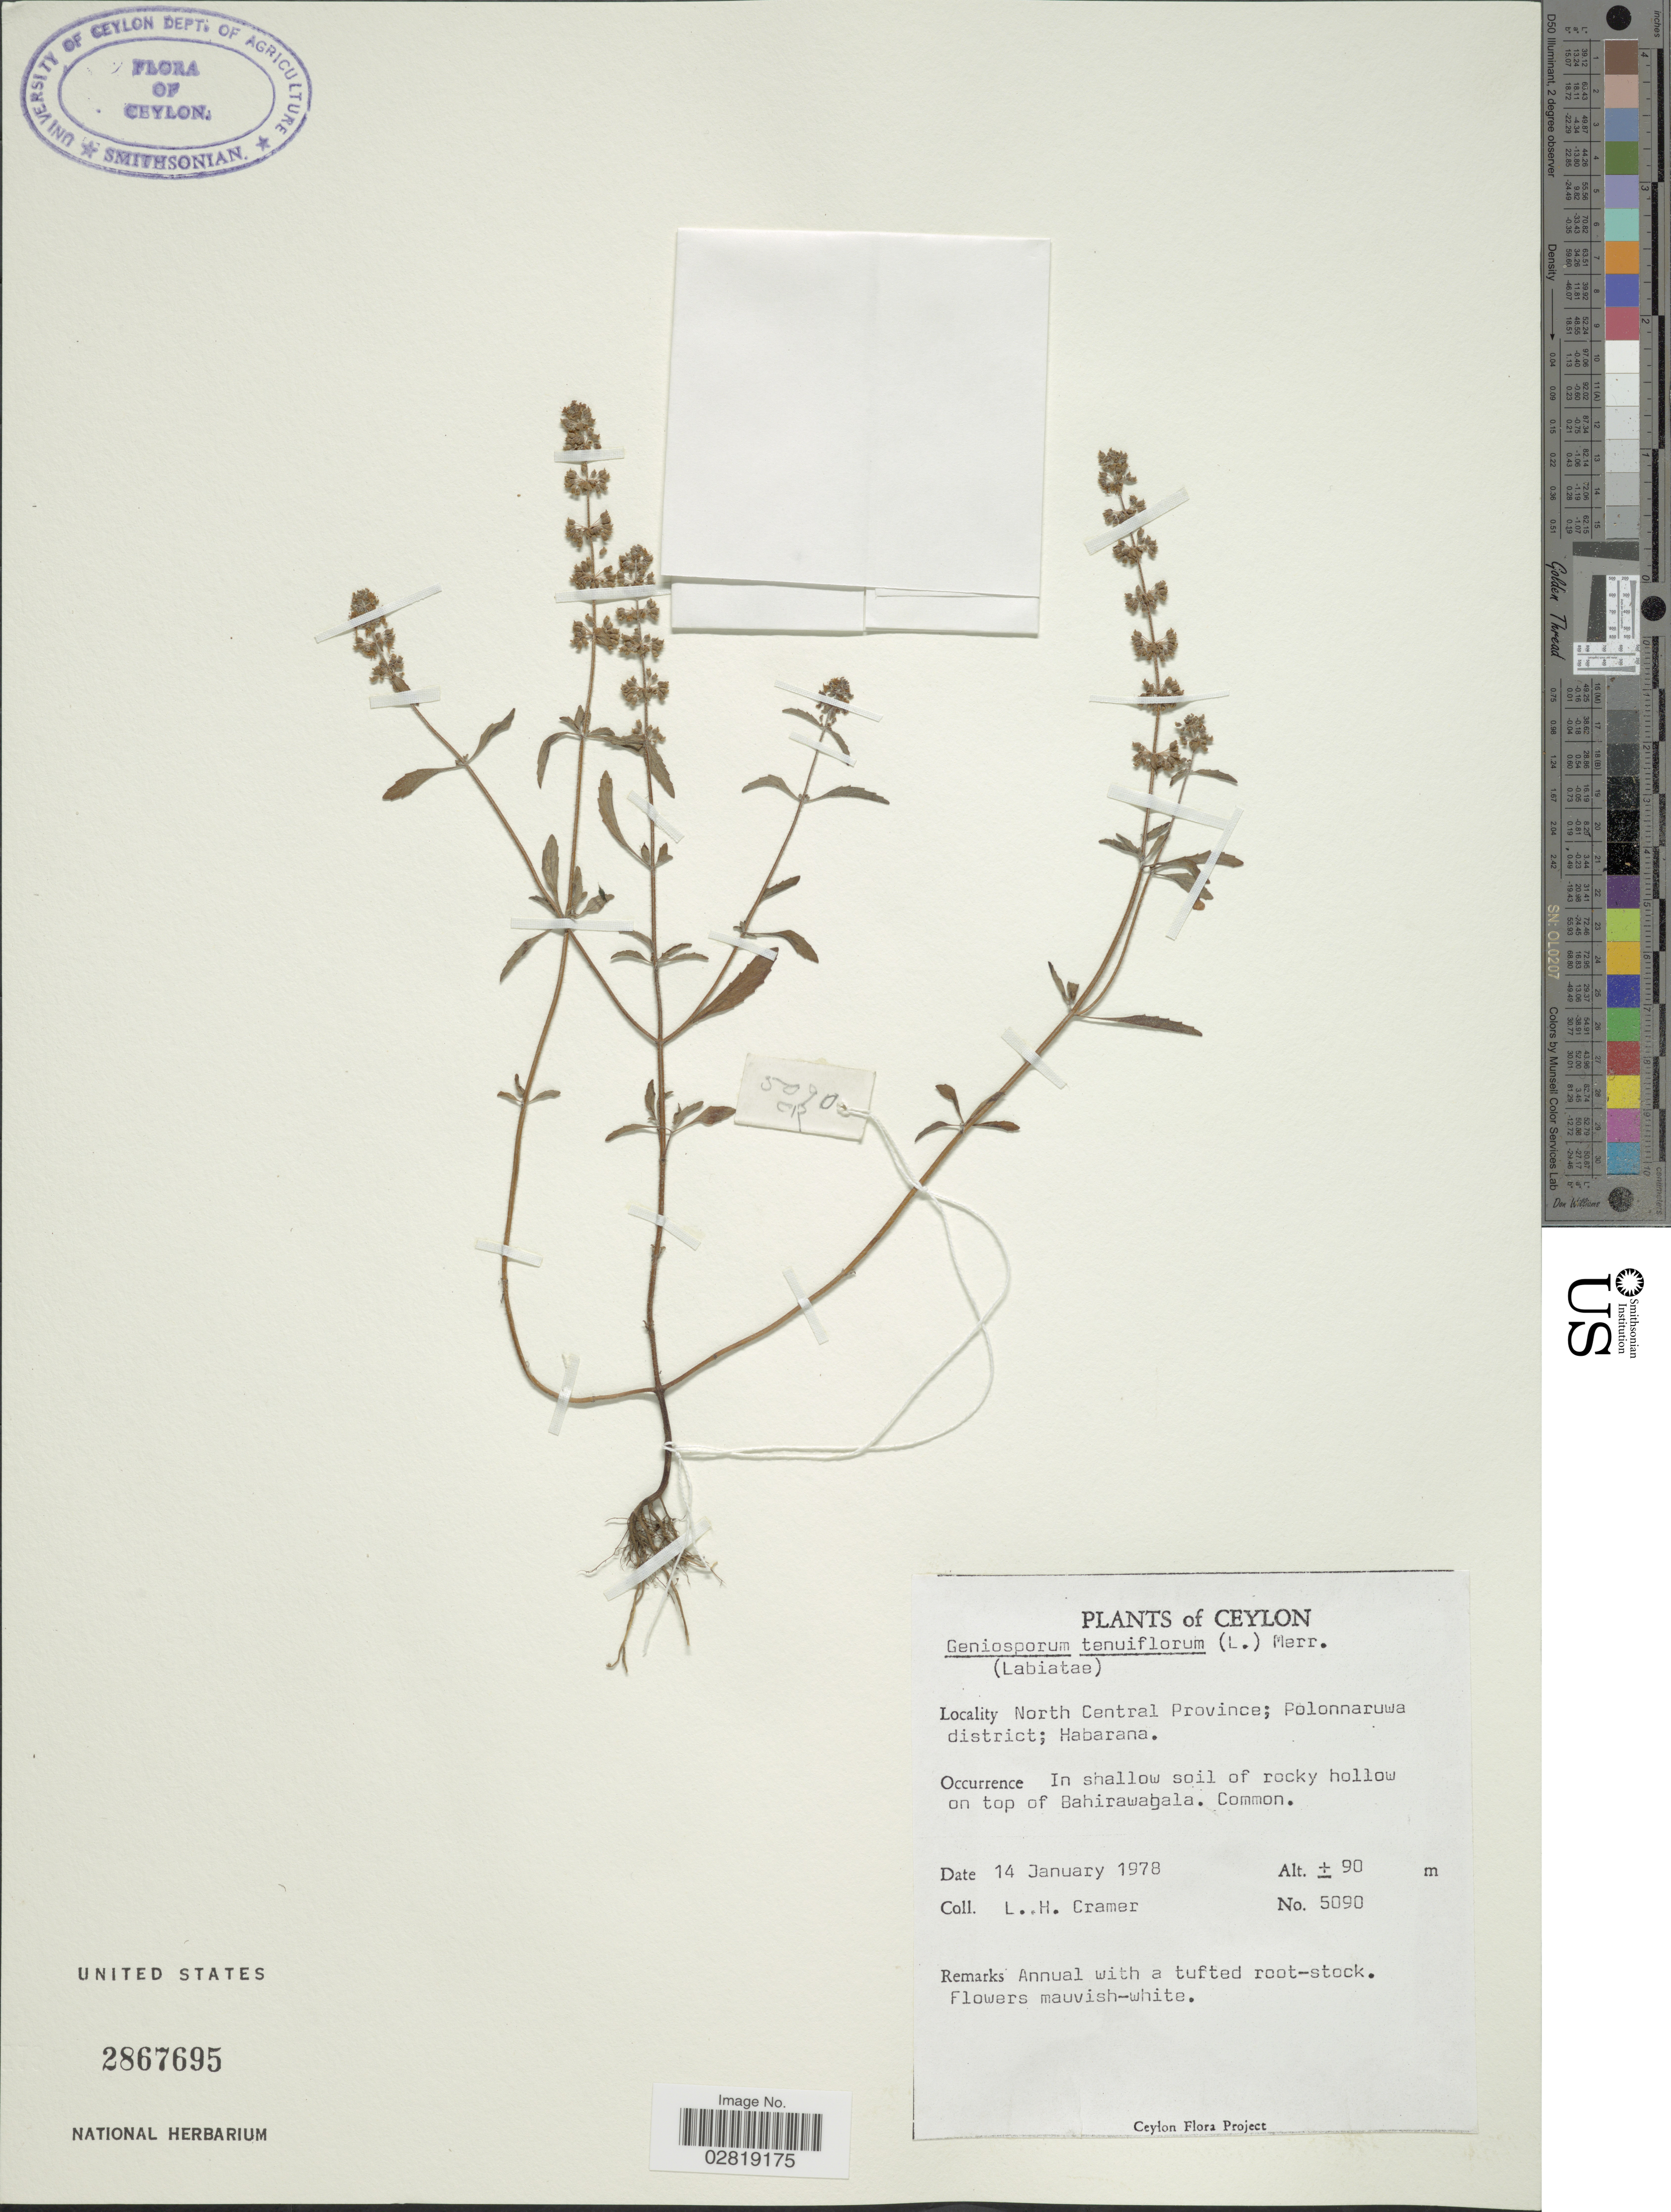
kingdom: Plantae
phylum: Tracheophyta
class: Magnoliopsida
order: Lamiales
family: Lamiaceae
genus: Geniosporum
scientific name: Geniosporum tenuiflorum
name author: (L.) Merr.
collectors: L. H. Cramer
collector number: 5090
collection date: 1978-01-14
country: Sri Lanka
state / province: North Central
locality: Ceylon. North Central Province; Polonnaruwa district; Habarana. In shallow soil of rocky hollow on top of Bahirawagala.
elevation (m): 90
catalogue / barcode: US 2867695